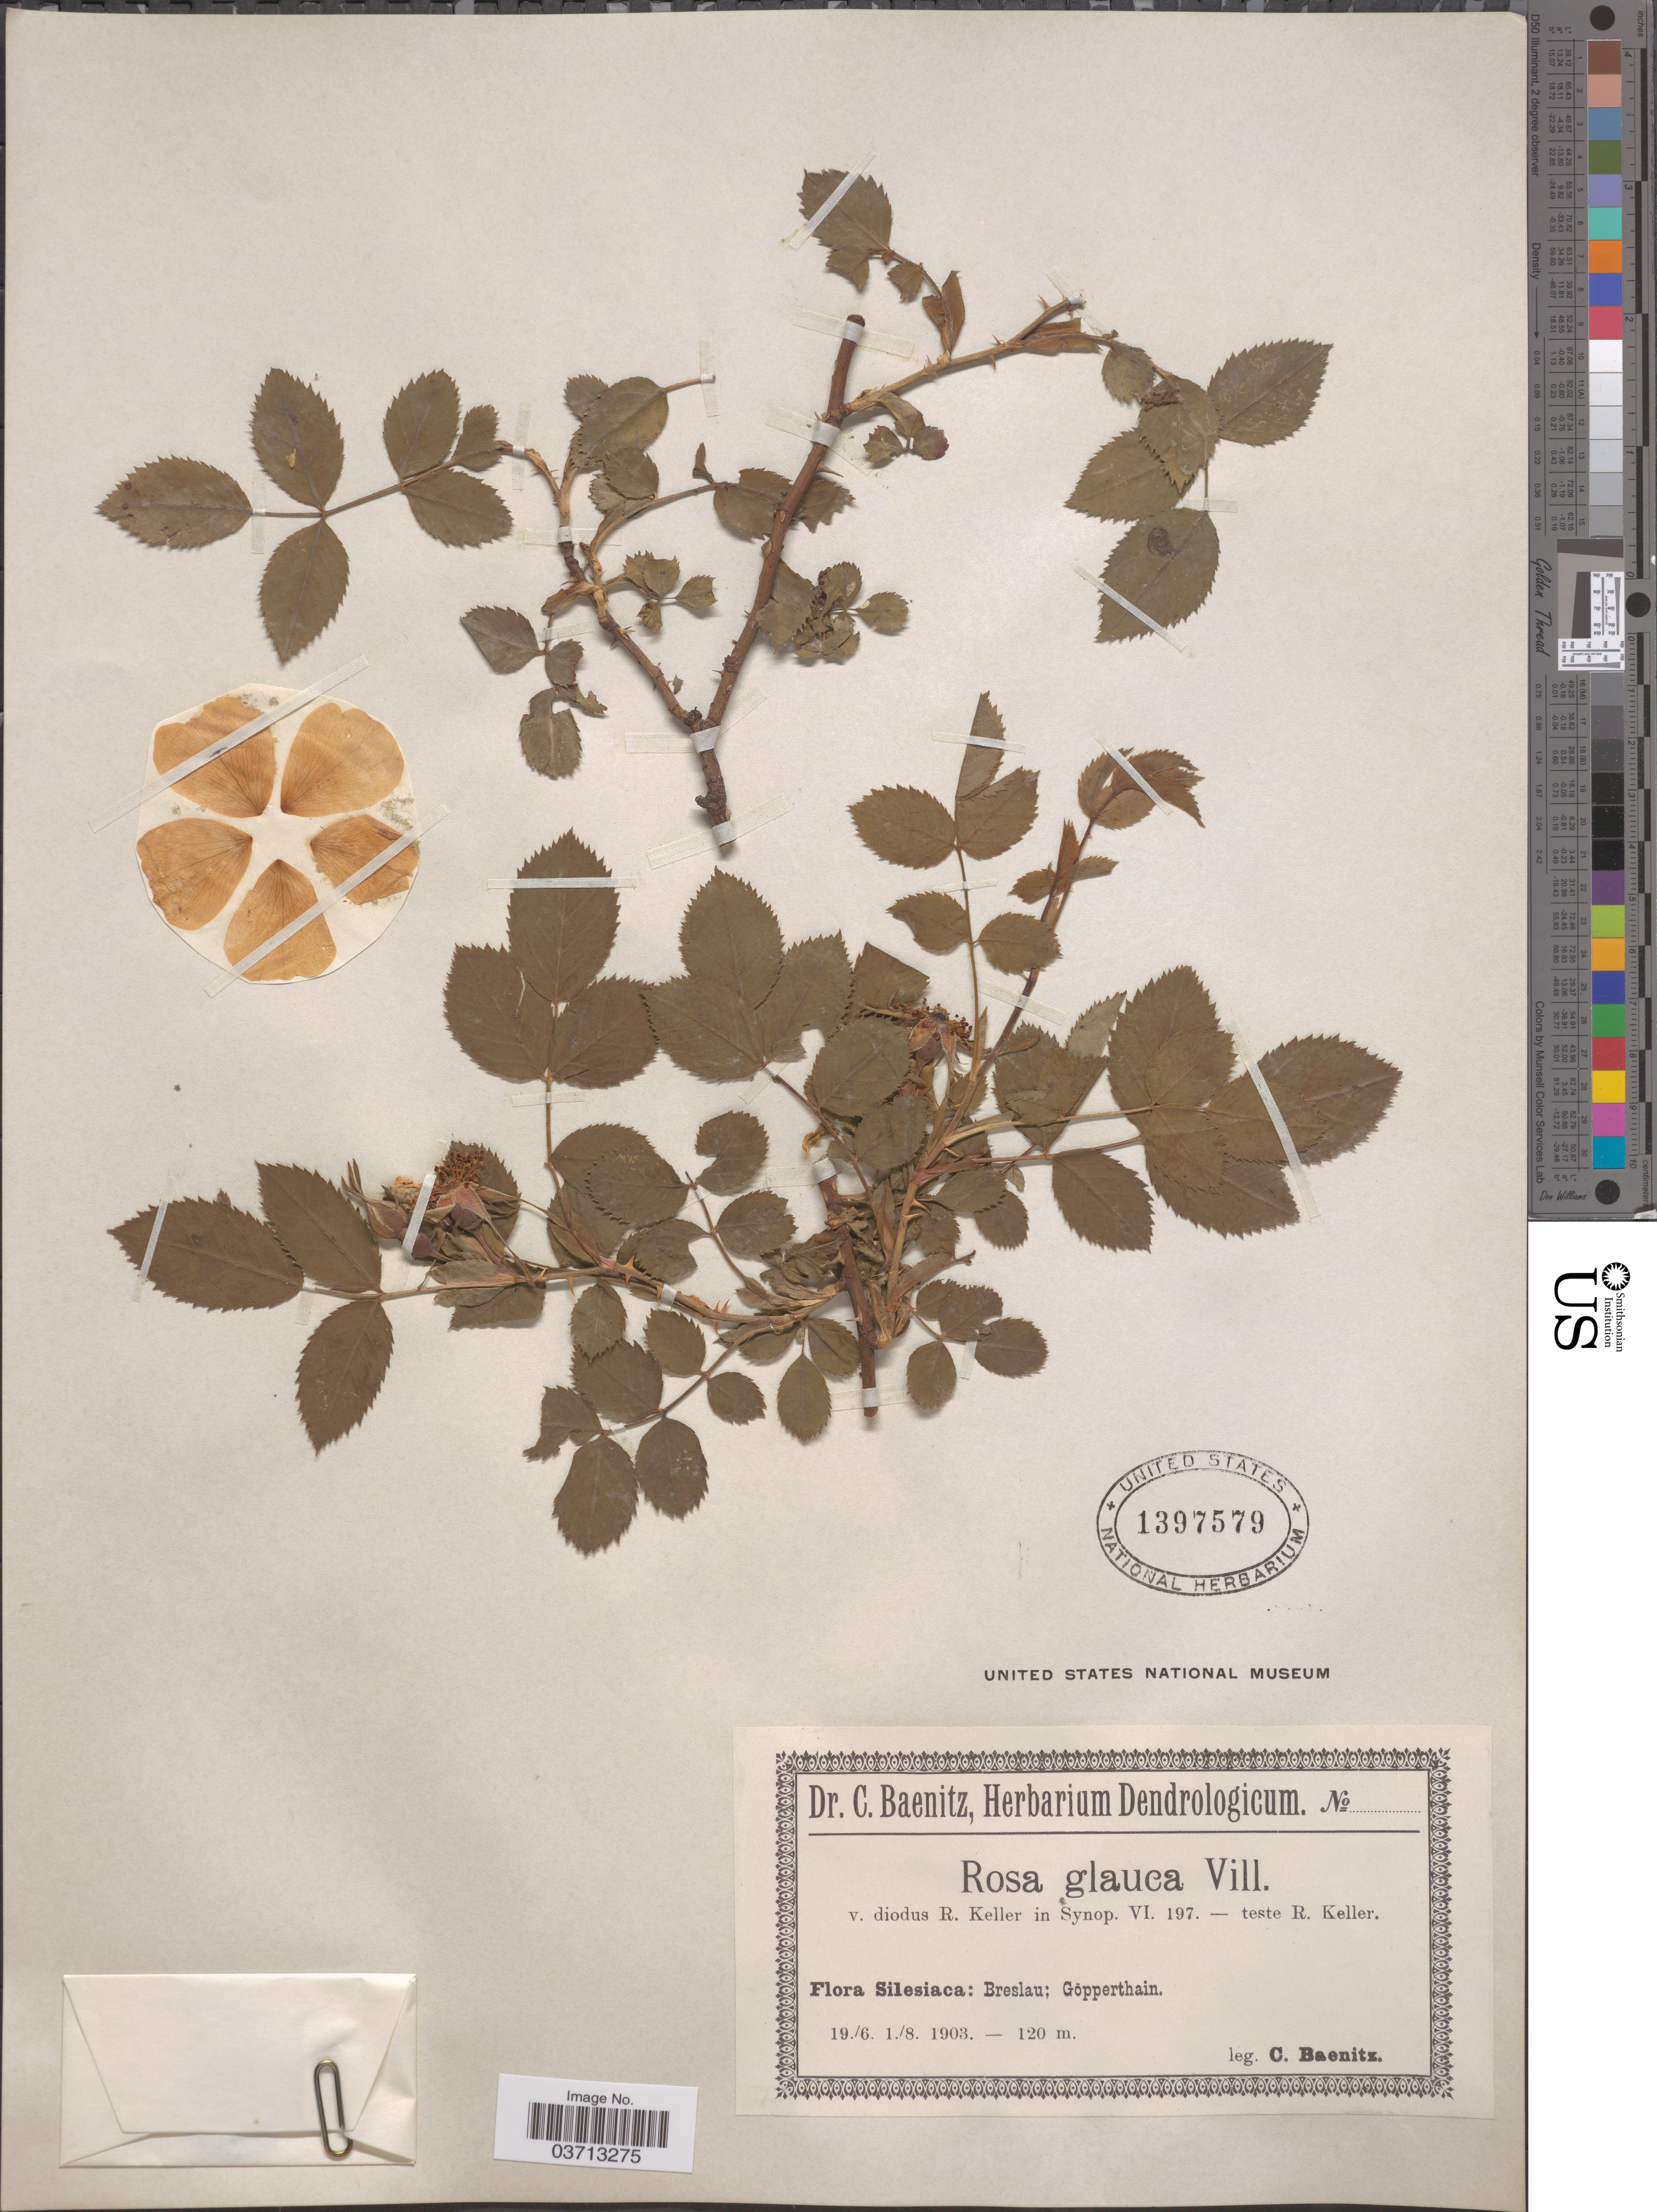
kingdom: Plantae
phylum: Tracheophyta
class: Magnoliopsida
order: Rosales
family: Rosaceae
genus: Rosa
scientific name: Rosa glauca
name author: Pourr.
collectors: C. G. Baenitz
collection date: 1903-06-19/1903-08-01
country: Poland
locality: Silesiaca: Breslau; Göpperthain.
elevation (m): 120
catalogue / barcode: US 1397579